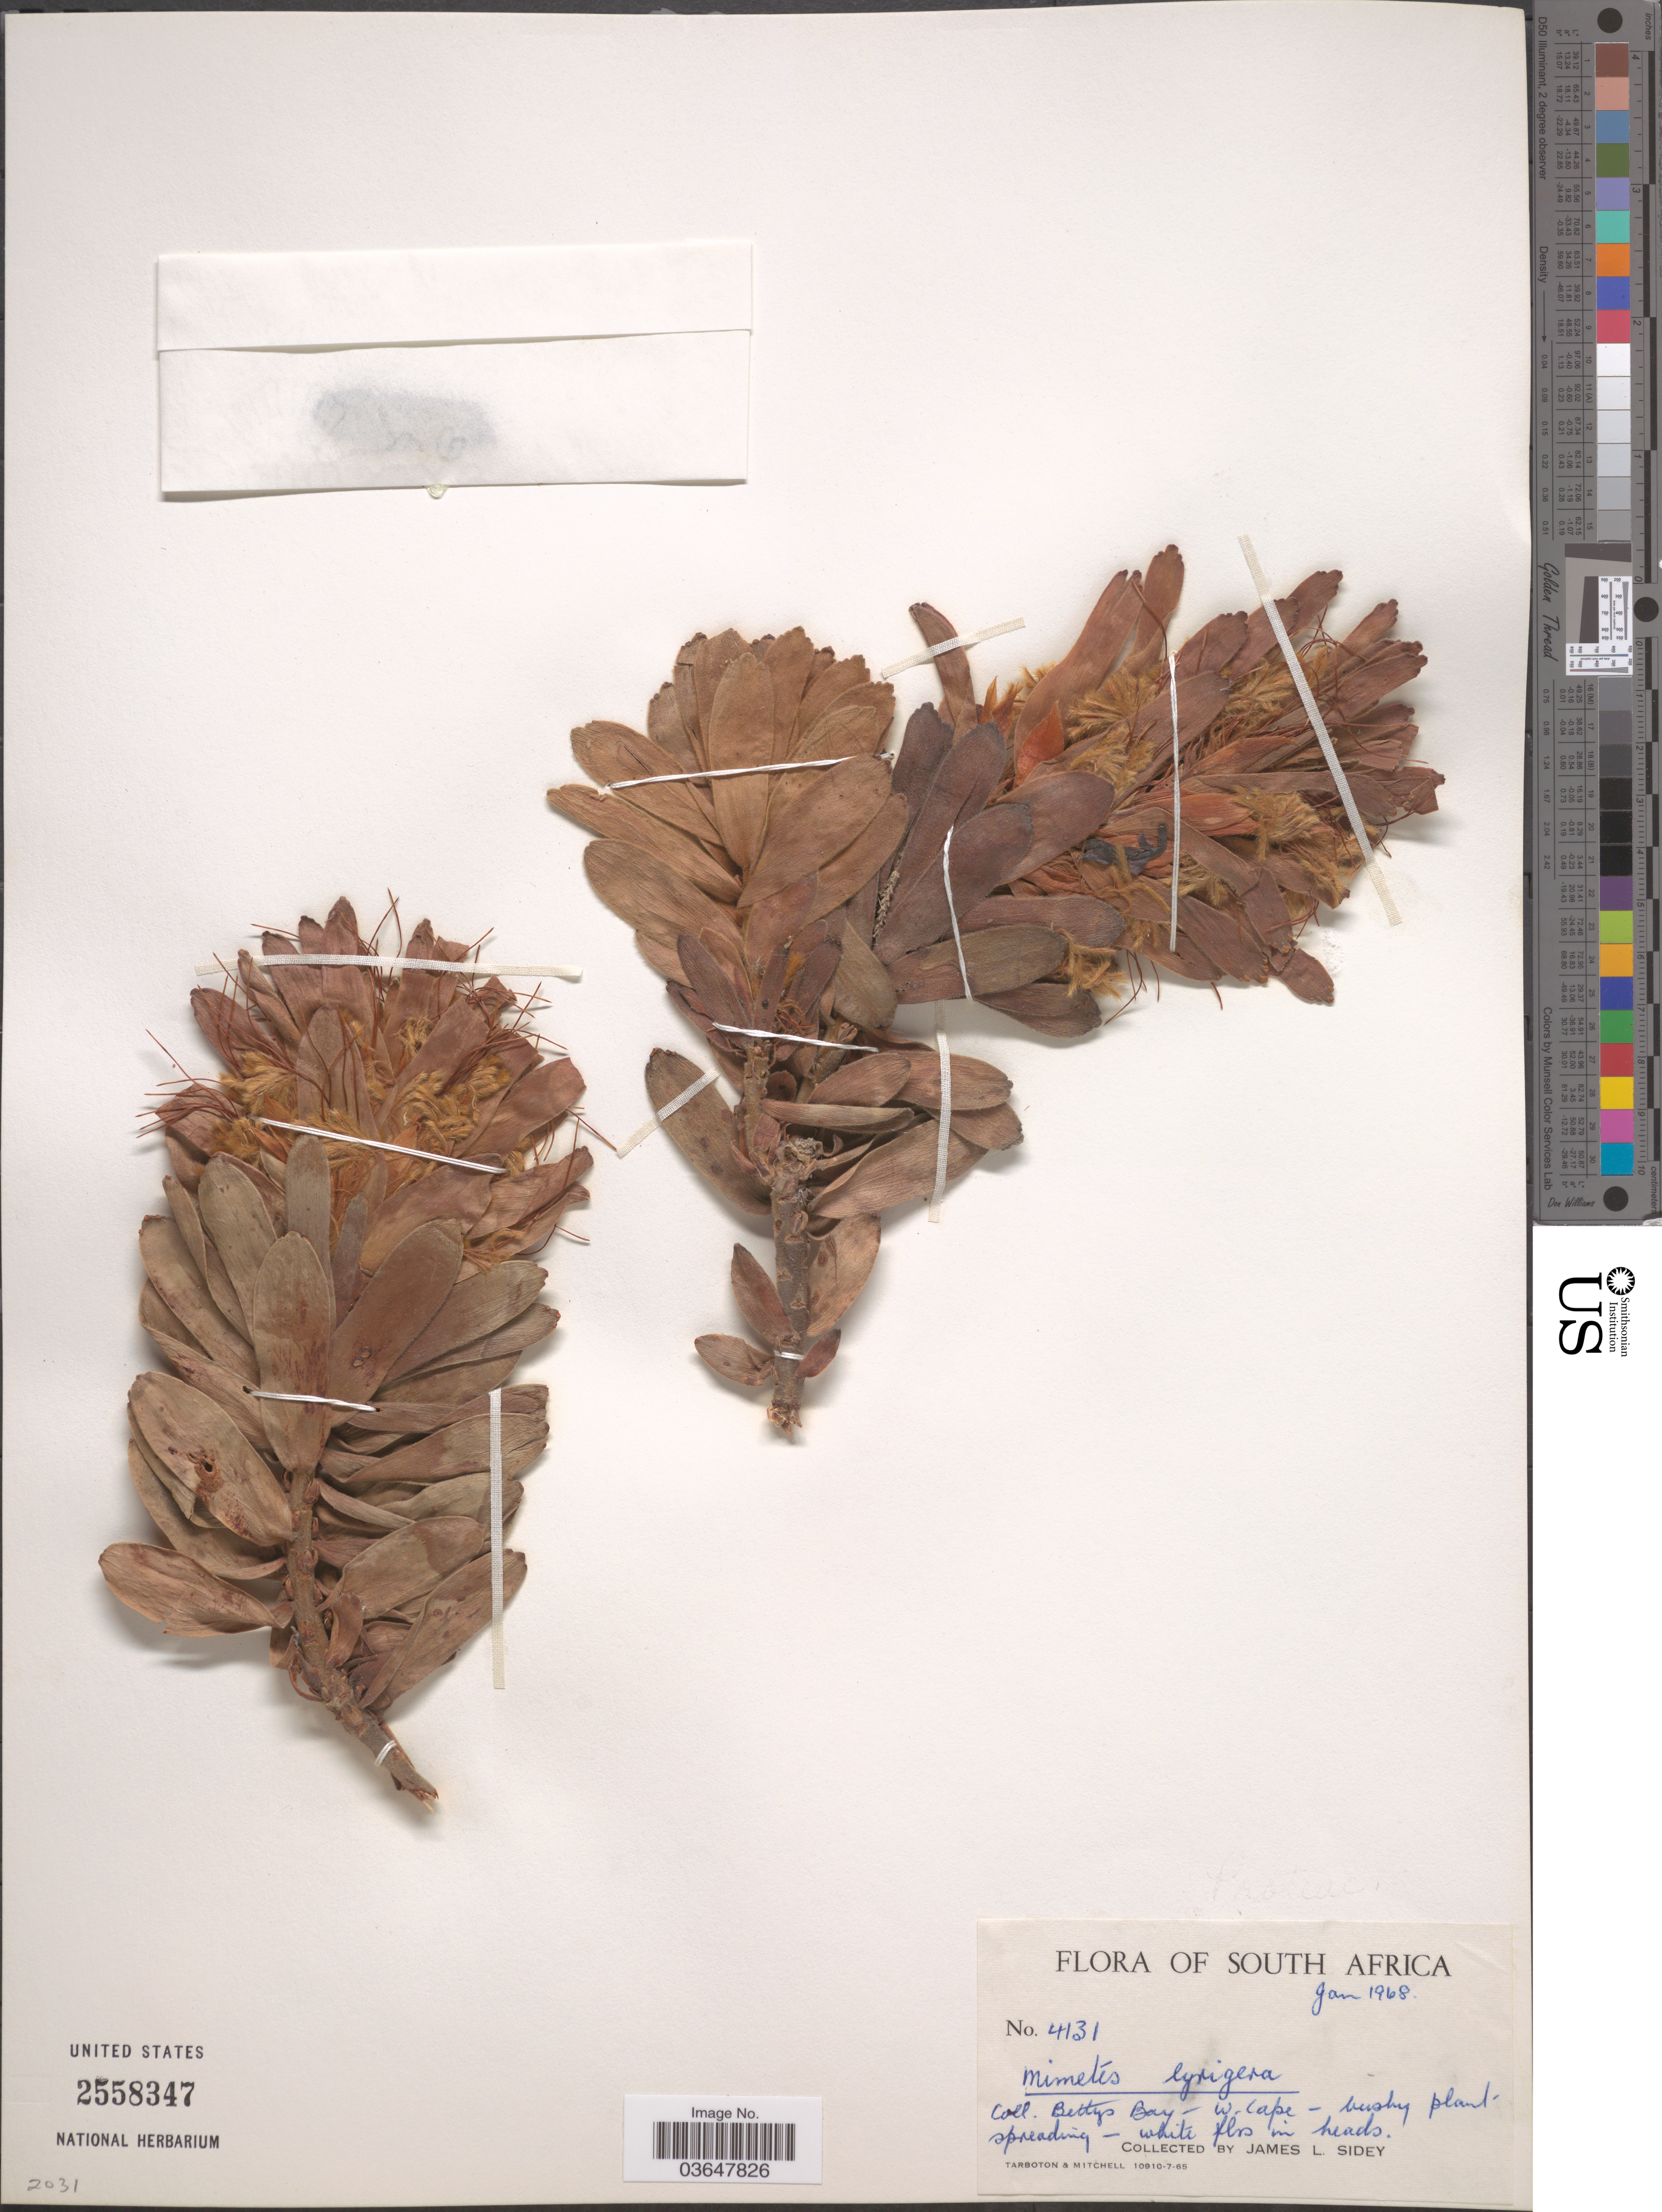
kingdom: Plantae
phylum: Tracheophyta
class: Magnoliopsida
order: Proteales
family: Proteaceae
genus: Mimetes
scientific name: Mimetes lyriger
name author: Knight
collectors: J. L. Sidey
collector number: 4131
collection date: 1968-01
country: South Africa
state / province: Western Cape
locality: Bettys Bay - W. Cape.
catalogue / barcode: US 2558347